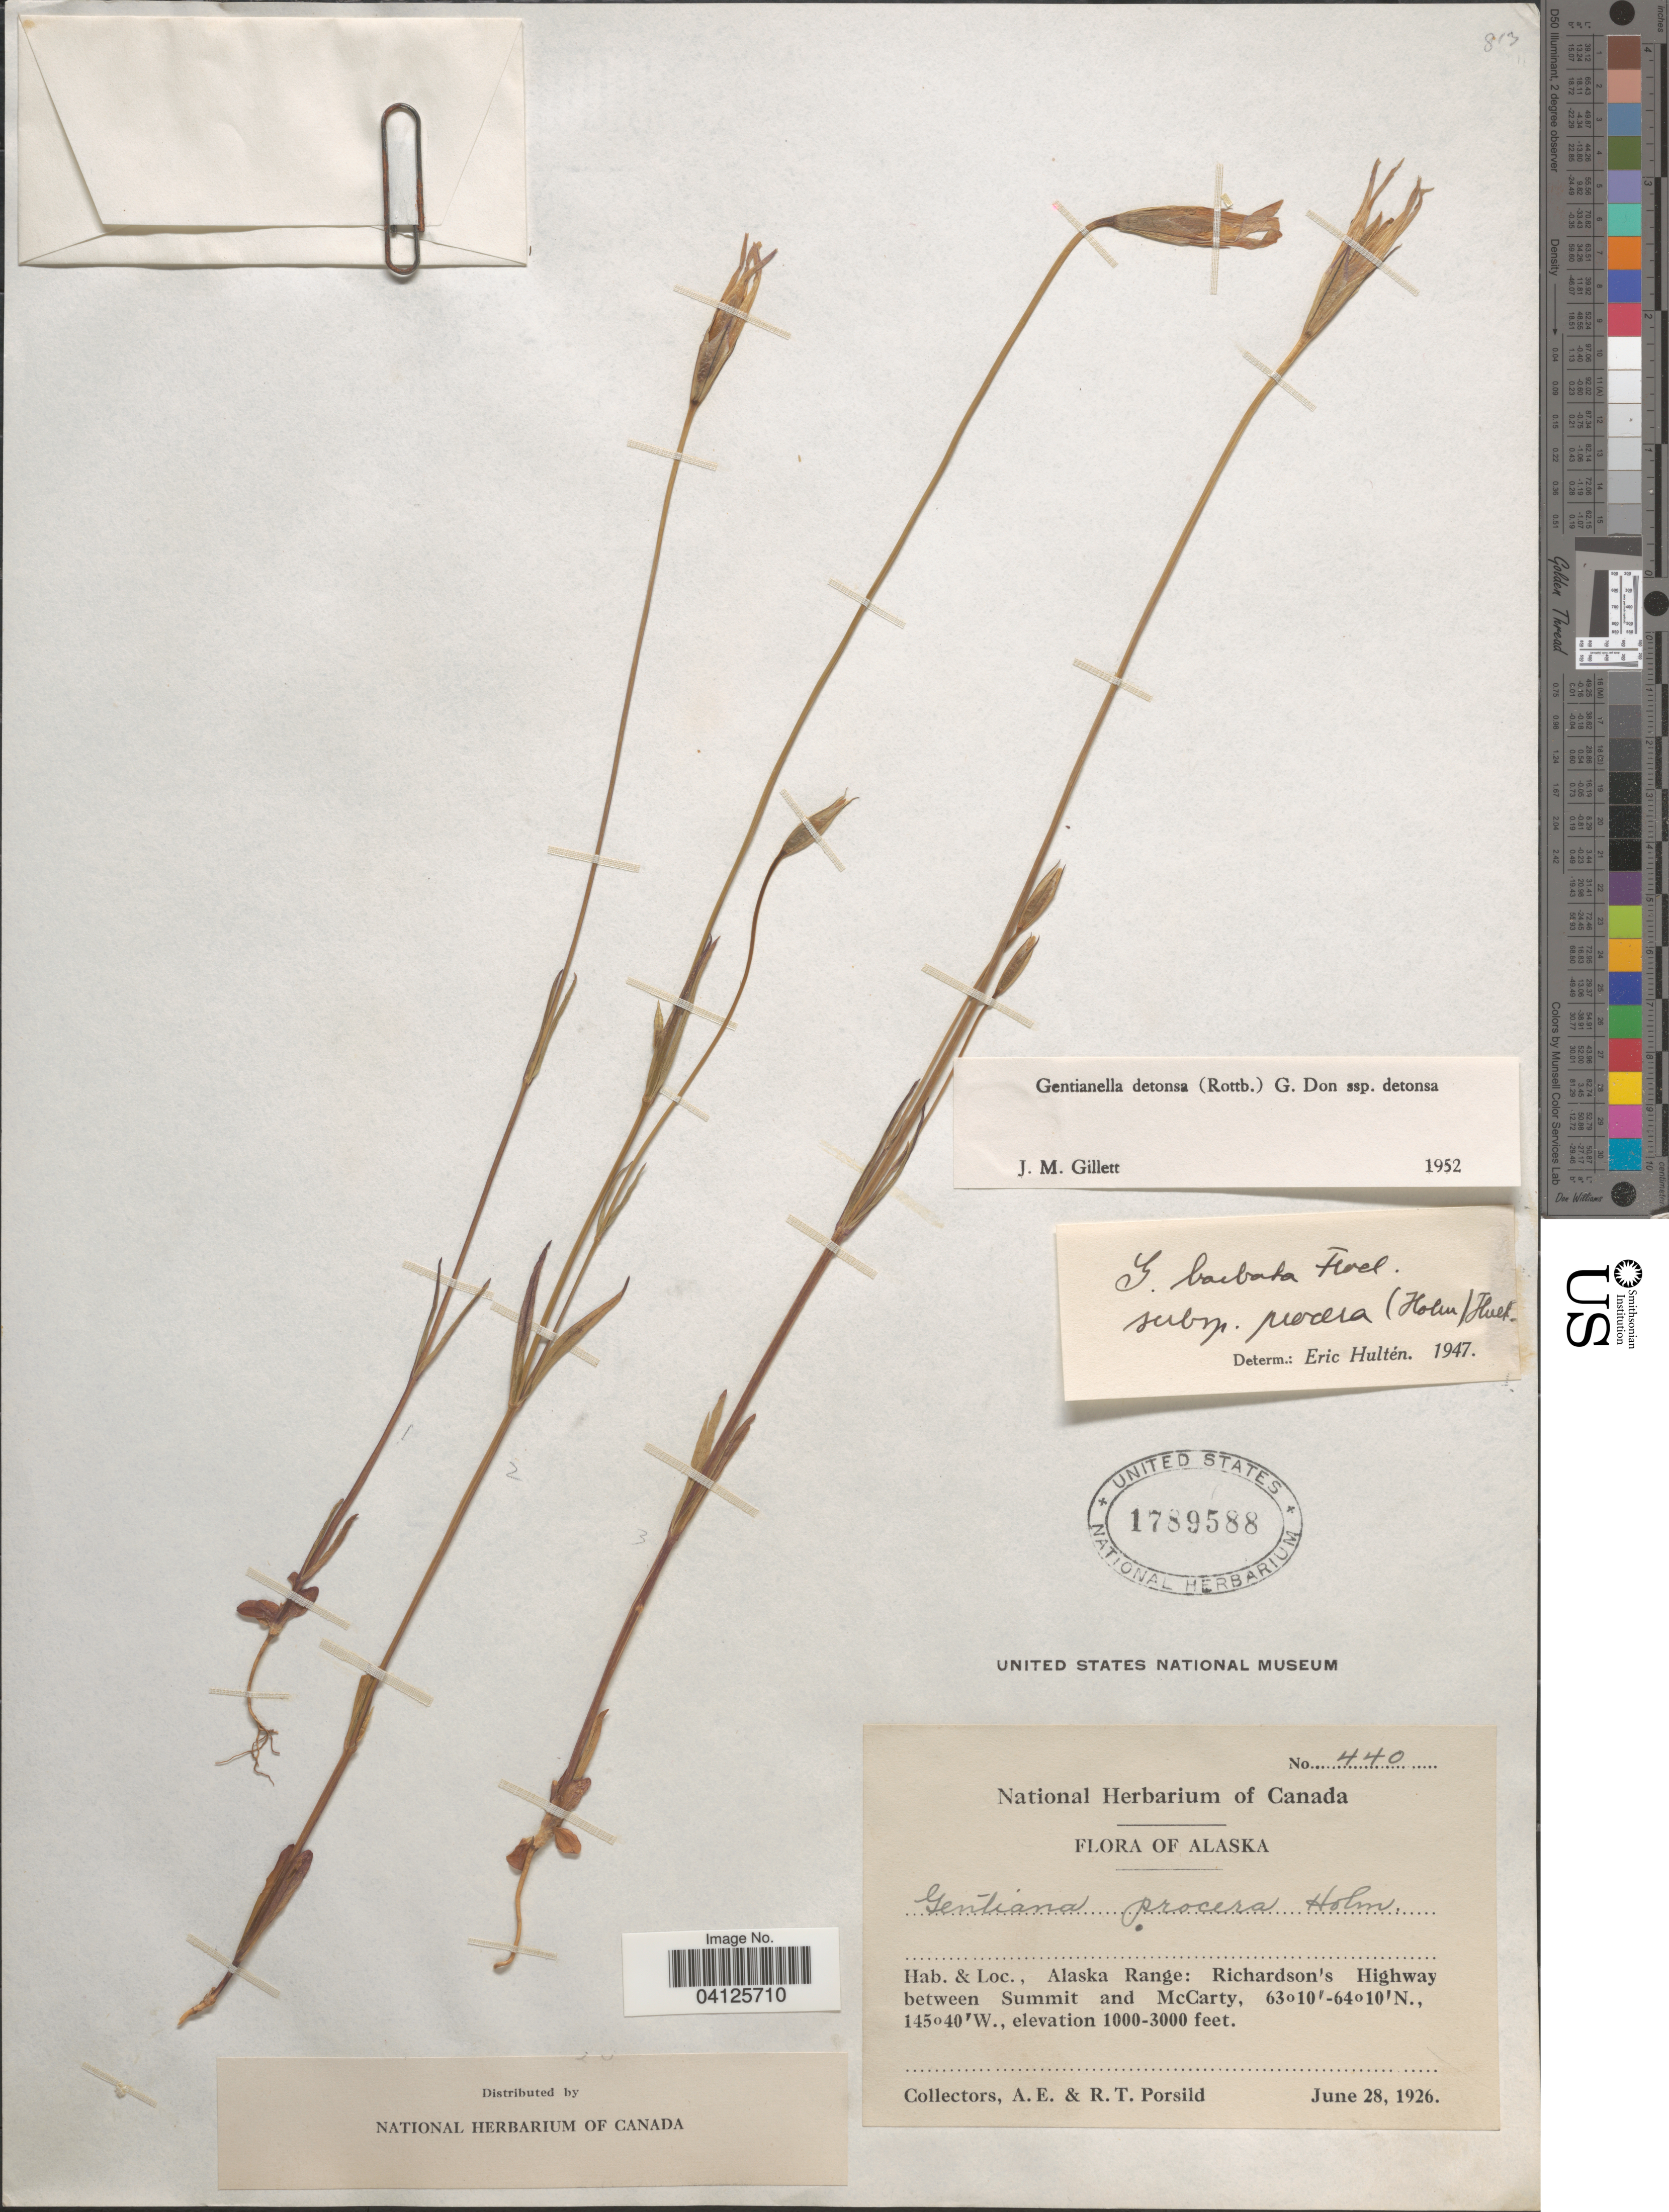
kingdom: Plantae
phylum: Tracheophyta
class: Magnoliopsida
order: Gentianales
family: Gentianaceae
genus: Gentianella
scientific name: Gentianella detonsa subsp. detonsa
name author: (Rottb.) G. Don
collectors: A. E. Porsild & R. T. Porsild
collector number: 440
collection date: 1926-06-28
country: United States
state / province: Alaska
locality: Alaska Range: Richardson's Highway between Summit and McCarty.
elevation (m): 305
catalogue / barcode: US 1789588